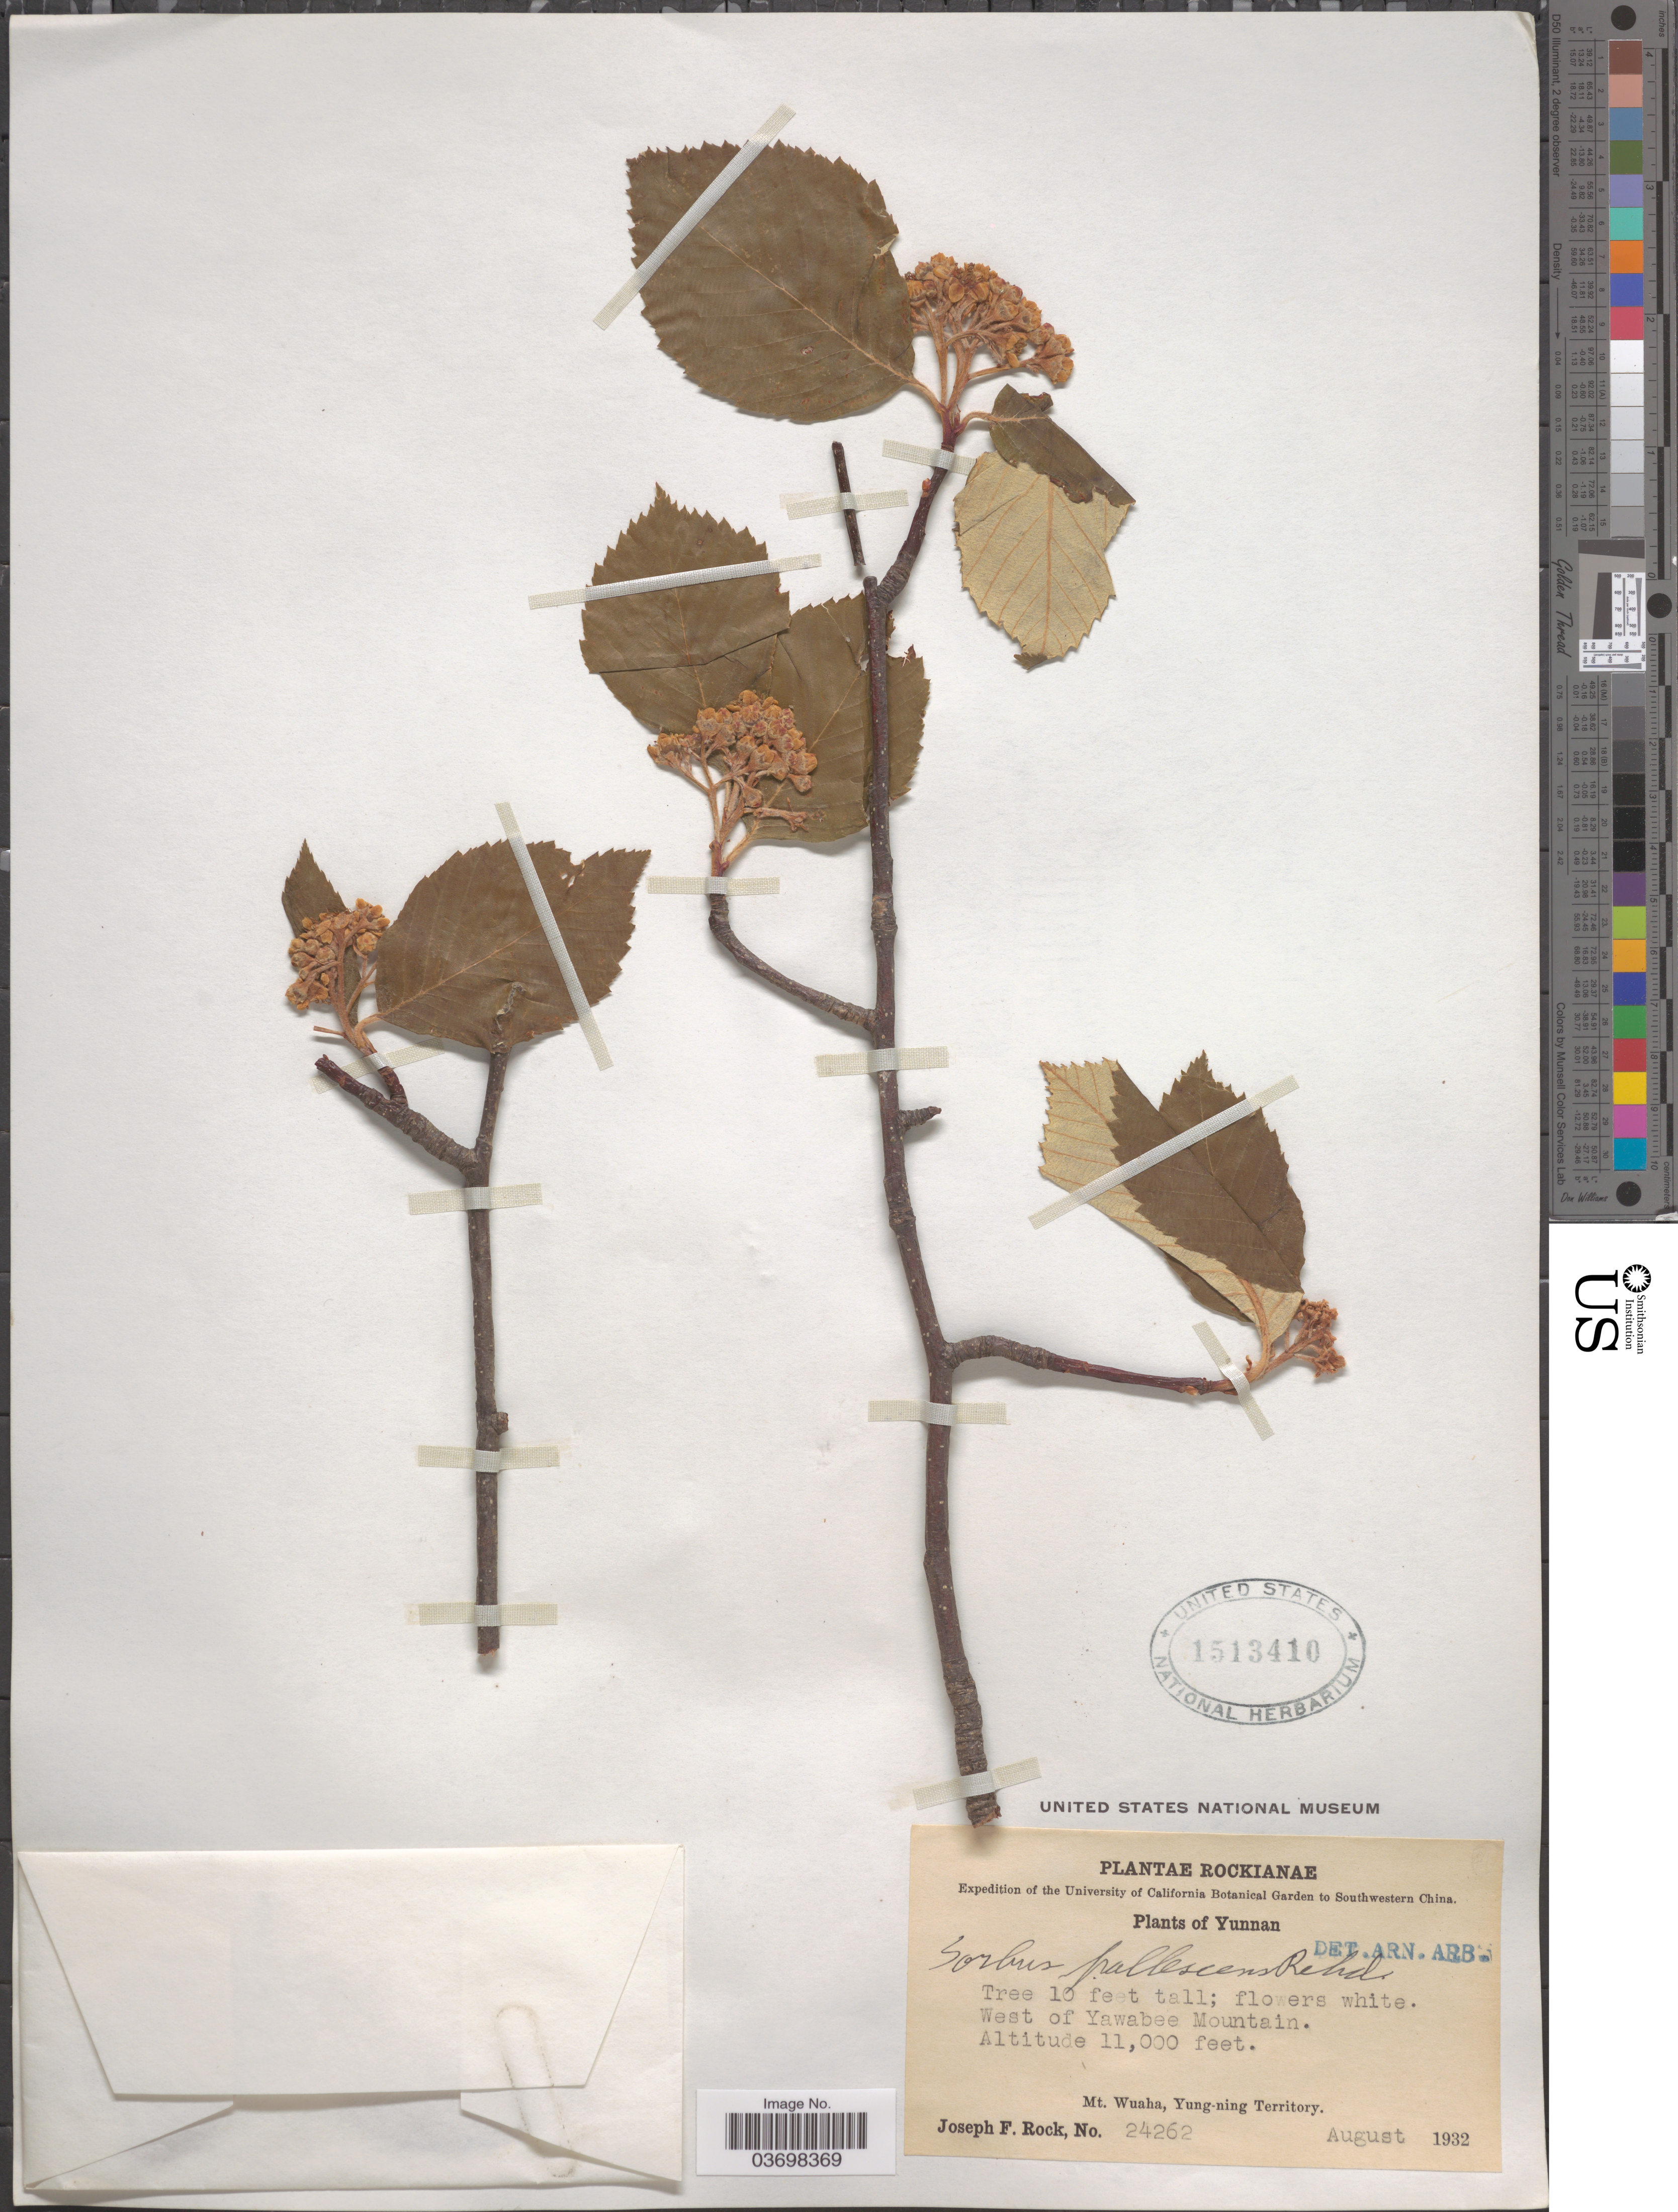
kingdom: Plantae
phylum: Tracheophyta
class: Magnoliopsida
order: Rosales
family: Rosaceae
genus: Sorbus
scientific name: Sorbus pallescens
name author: Rehder in Sarg.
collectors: J. F. Rock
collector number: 24262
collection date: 1932-08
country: China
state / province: Yunnan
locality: Southwestern China. West of Yawabee Mountain. Mt. Wuaha, Yung-ning Territory.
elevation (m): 3353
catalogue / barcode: US 1513410